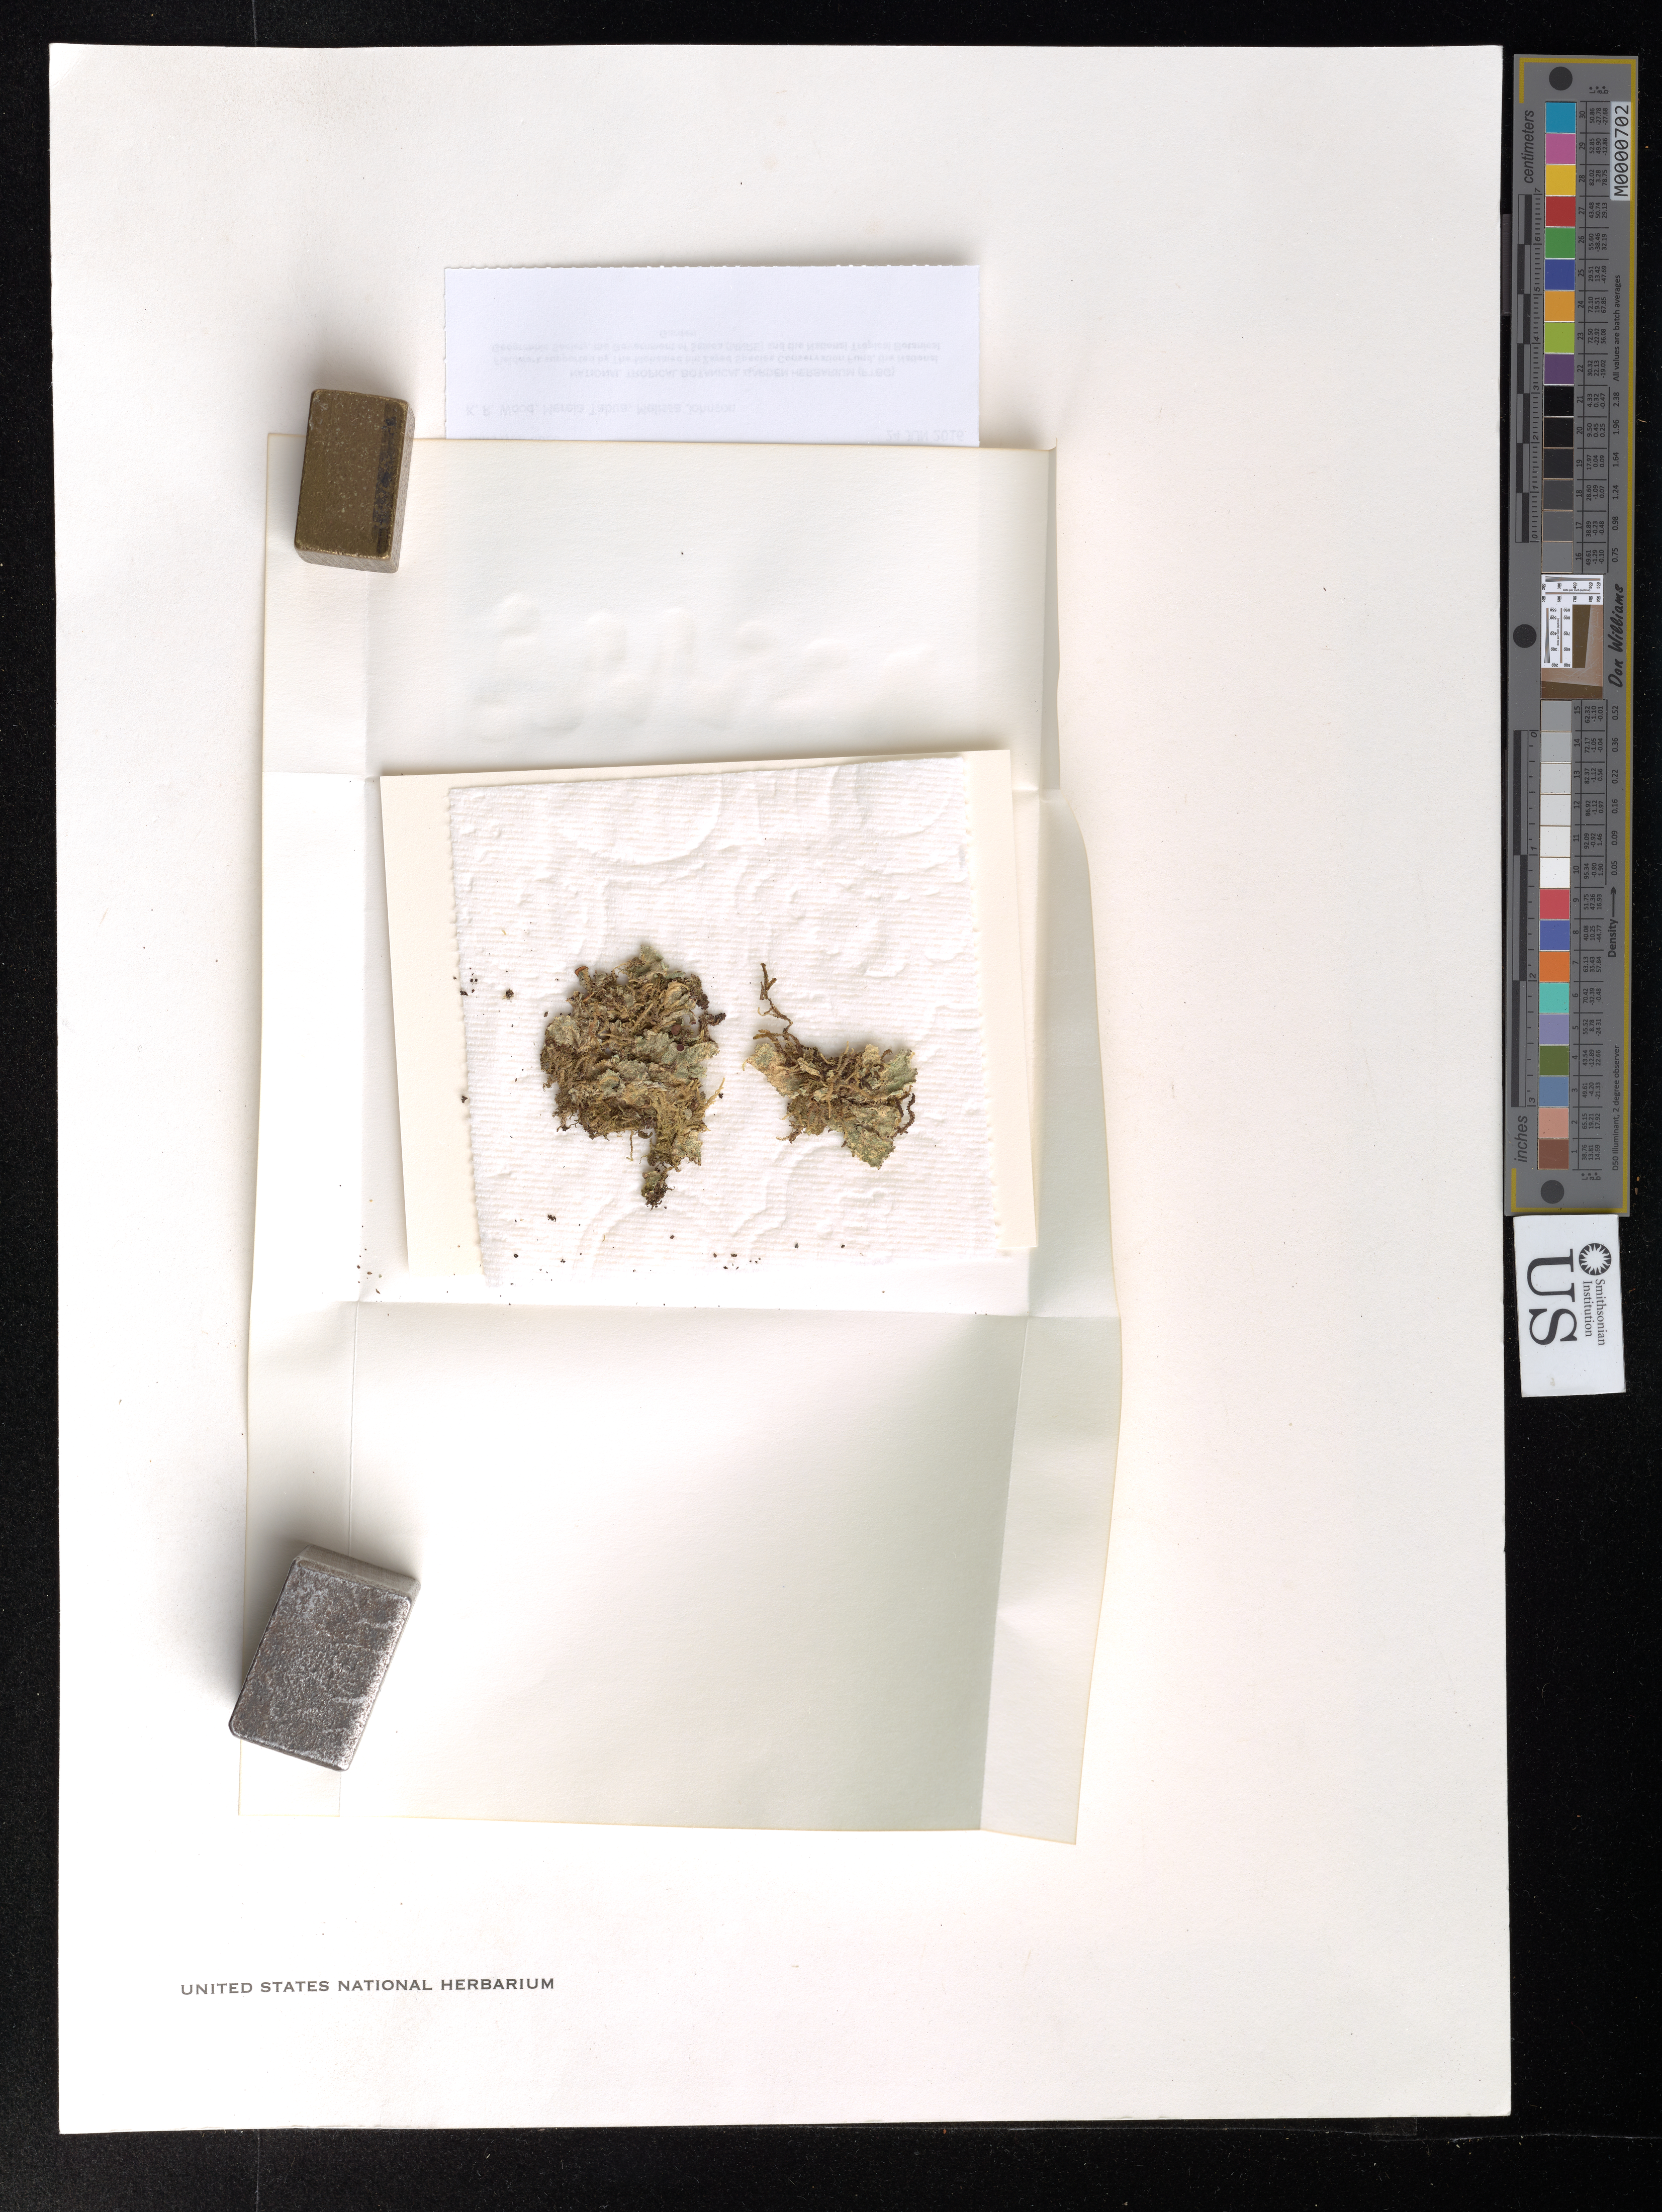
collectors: T. W. Flynn, K. R. Wood, M. Tabua & M. Johnson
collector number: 8620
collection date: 2016-06-24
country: Samoa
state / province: Gagaifomauga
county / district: Savaii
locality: Savaii. Trail down from Mt. Mata o Le Afi through forested slopes above Aopo.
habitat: Primary montane forest w/ Dysoxylum, Cyrtandra, Myristica, Psychotria, Cyathea, Elatostemma.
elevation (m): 1549